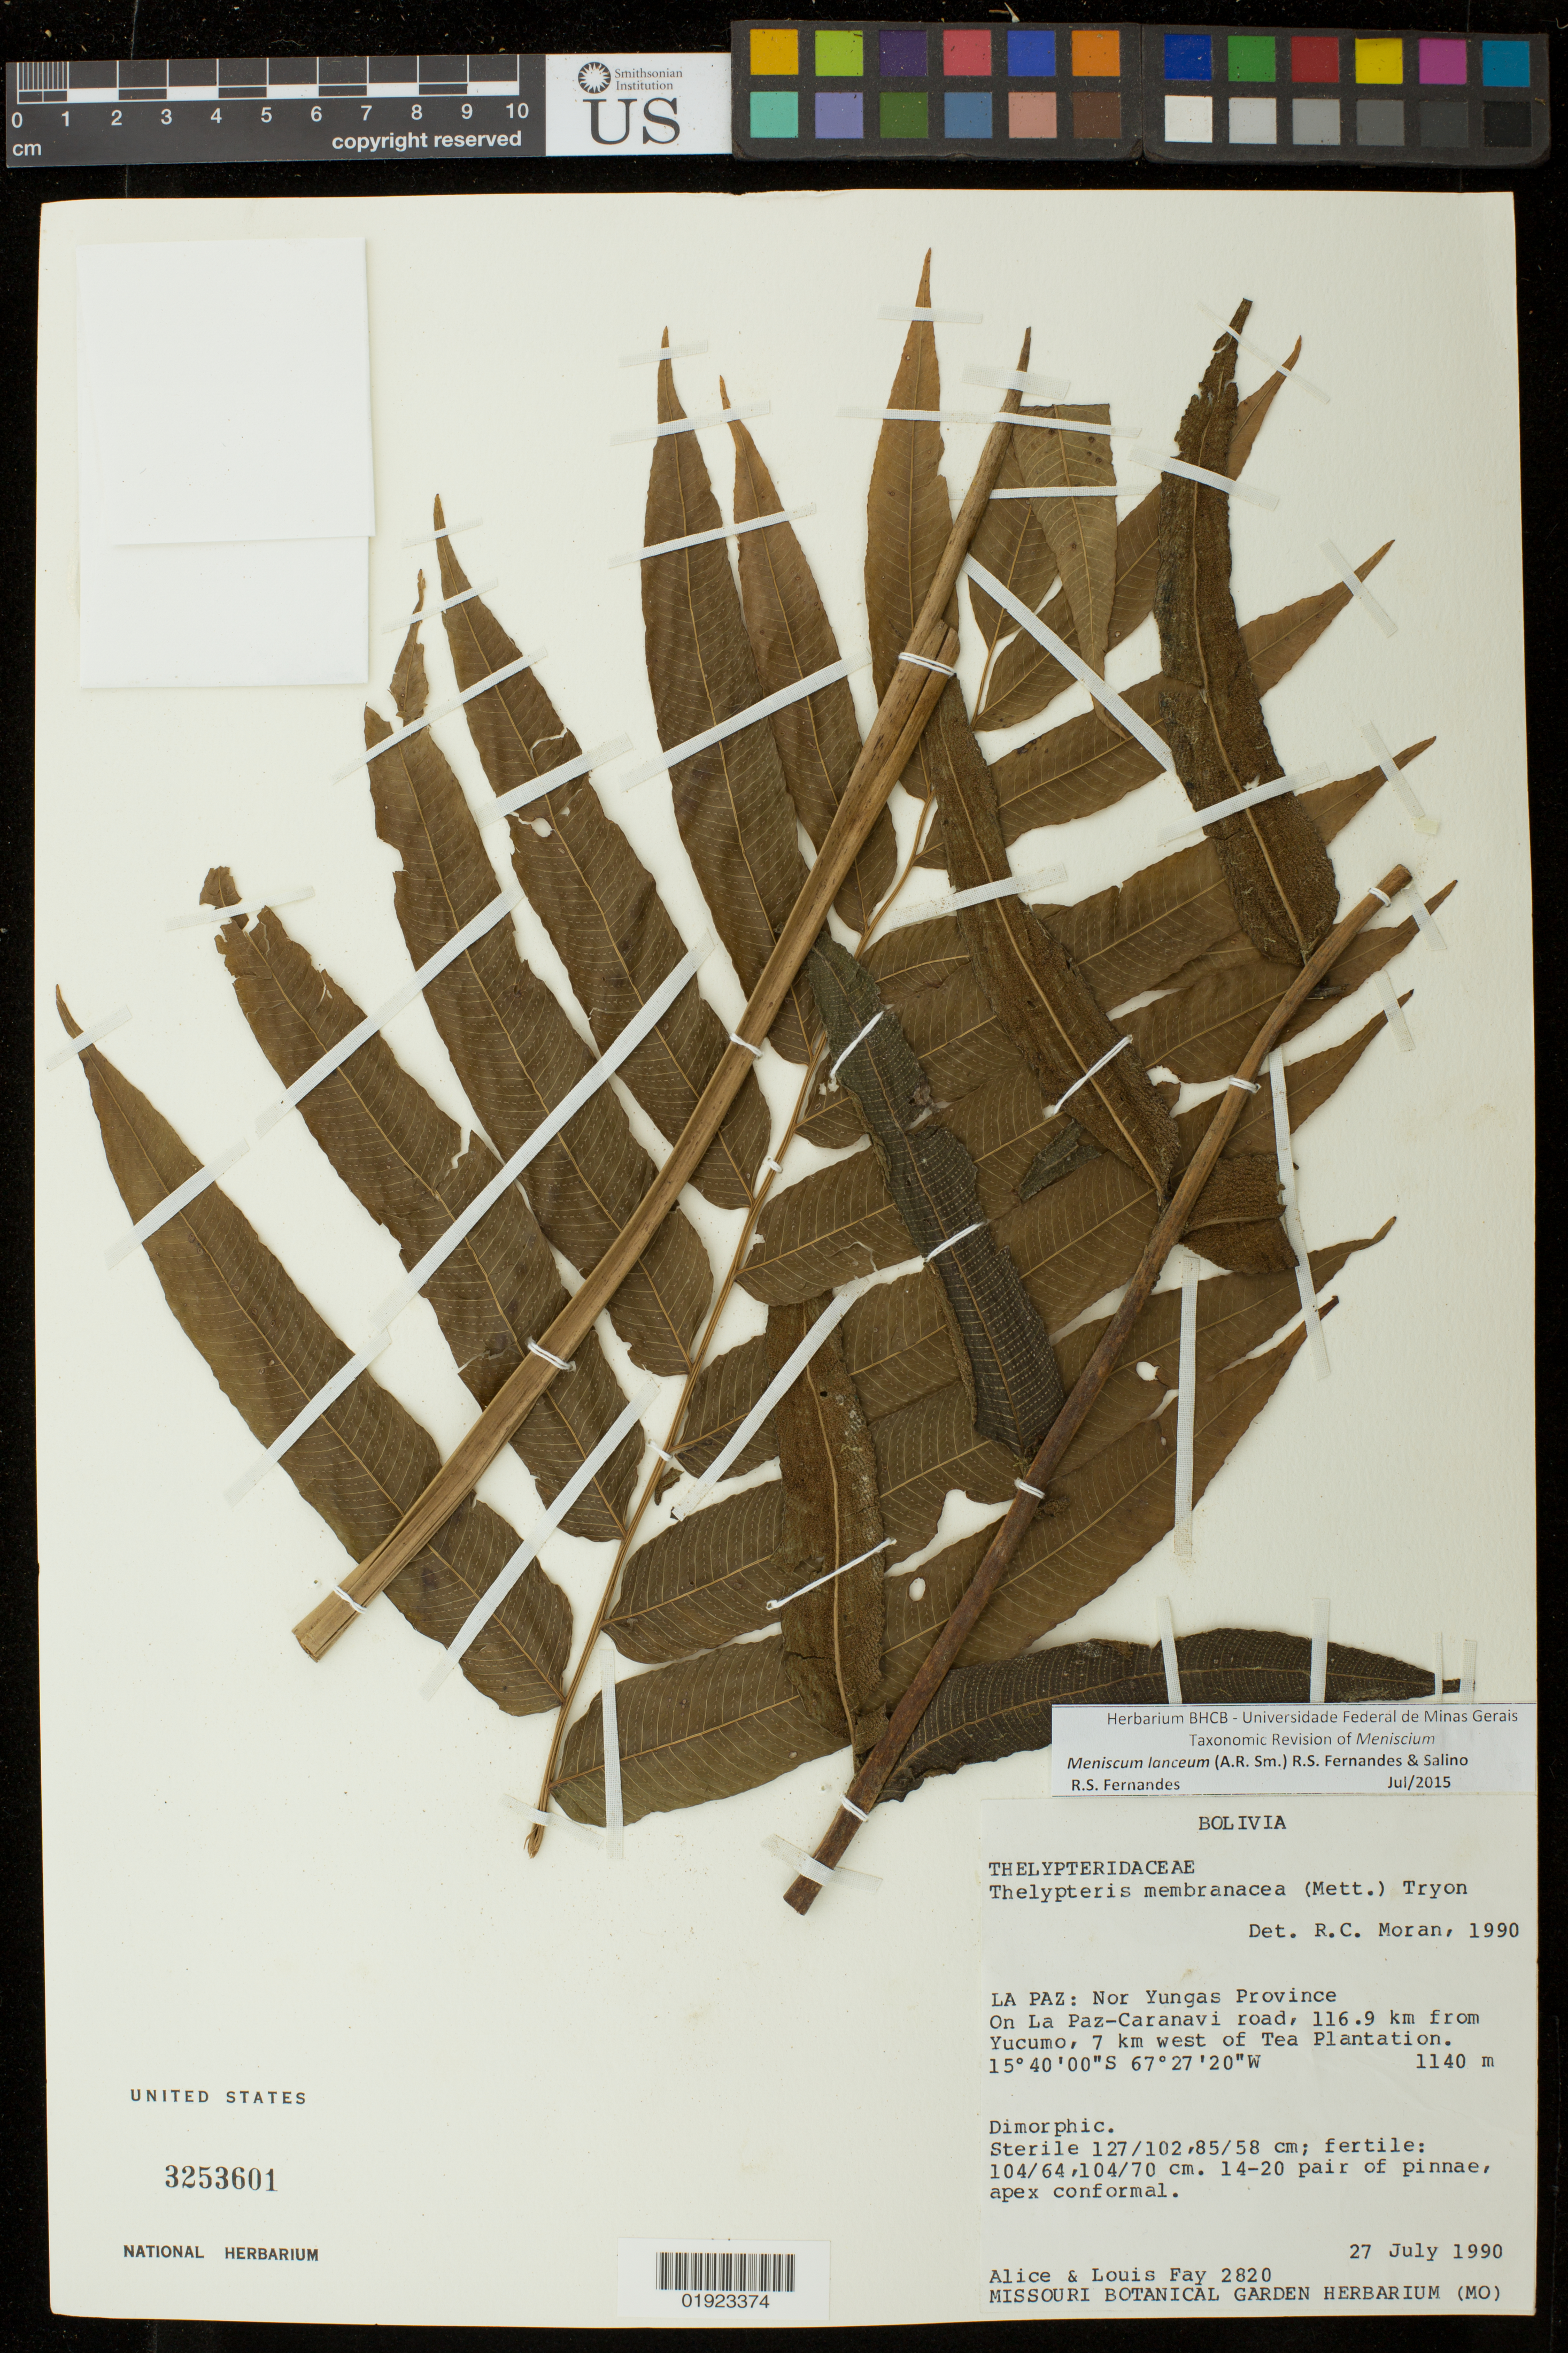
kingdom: Plantae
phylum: Tracheophyta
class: Polypodiopsida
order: Polypodiales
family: Thelypteridaceae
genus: Meniscium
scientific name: Meniscium lanceum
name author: (A.R. Sm.) Fernandes & Salino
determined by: Fernandes, R. S.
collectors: A. Fay & L. Fay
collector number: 2820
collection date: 1990-07-27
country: Bolivia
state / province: La Paz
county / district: Nor Yungas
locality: On La Paz - Caranavi road, 116.9 km from Yucumo, 7 km west of Tea Plantation.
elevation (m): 1140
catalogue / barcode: US 3253601